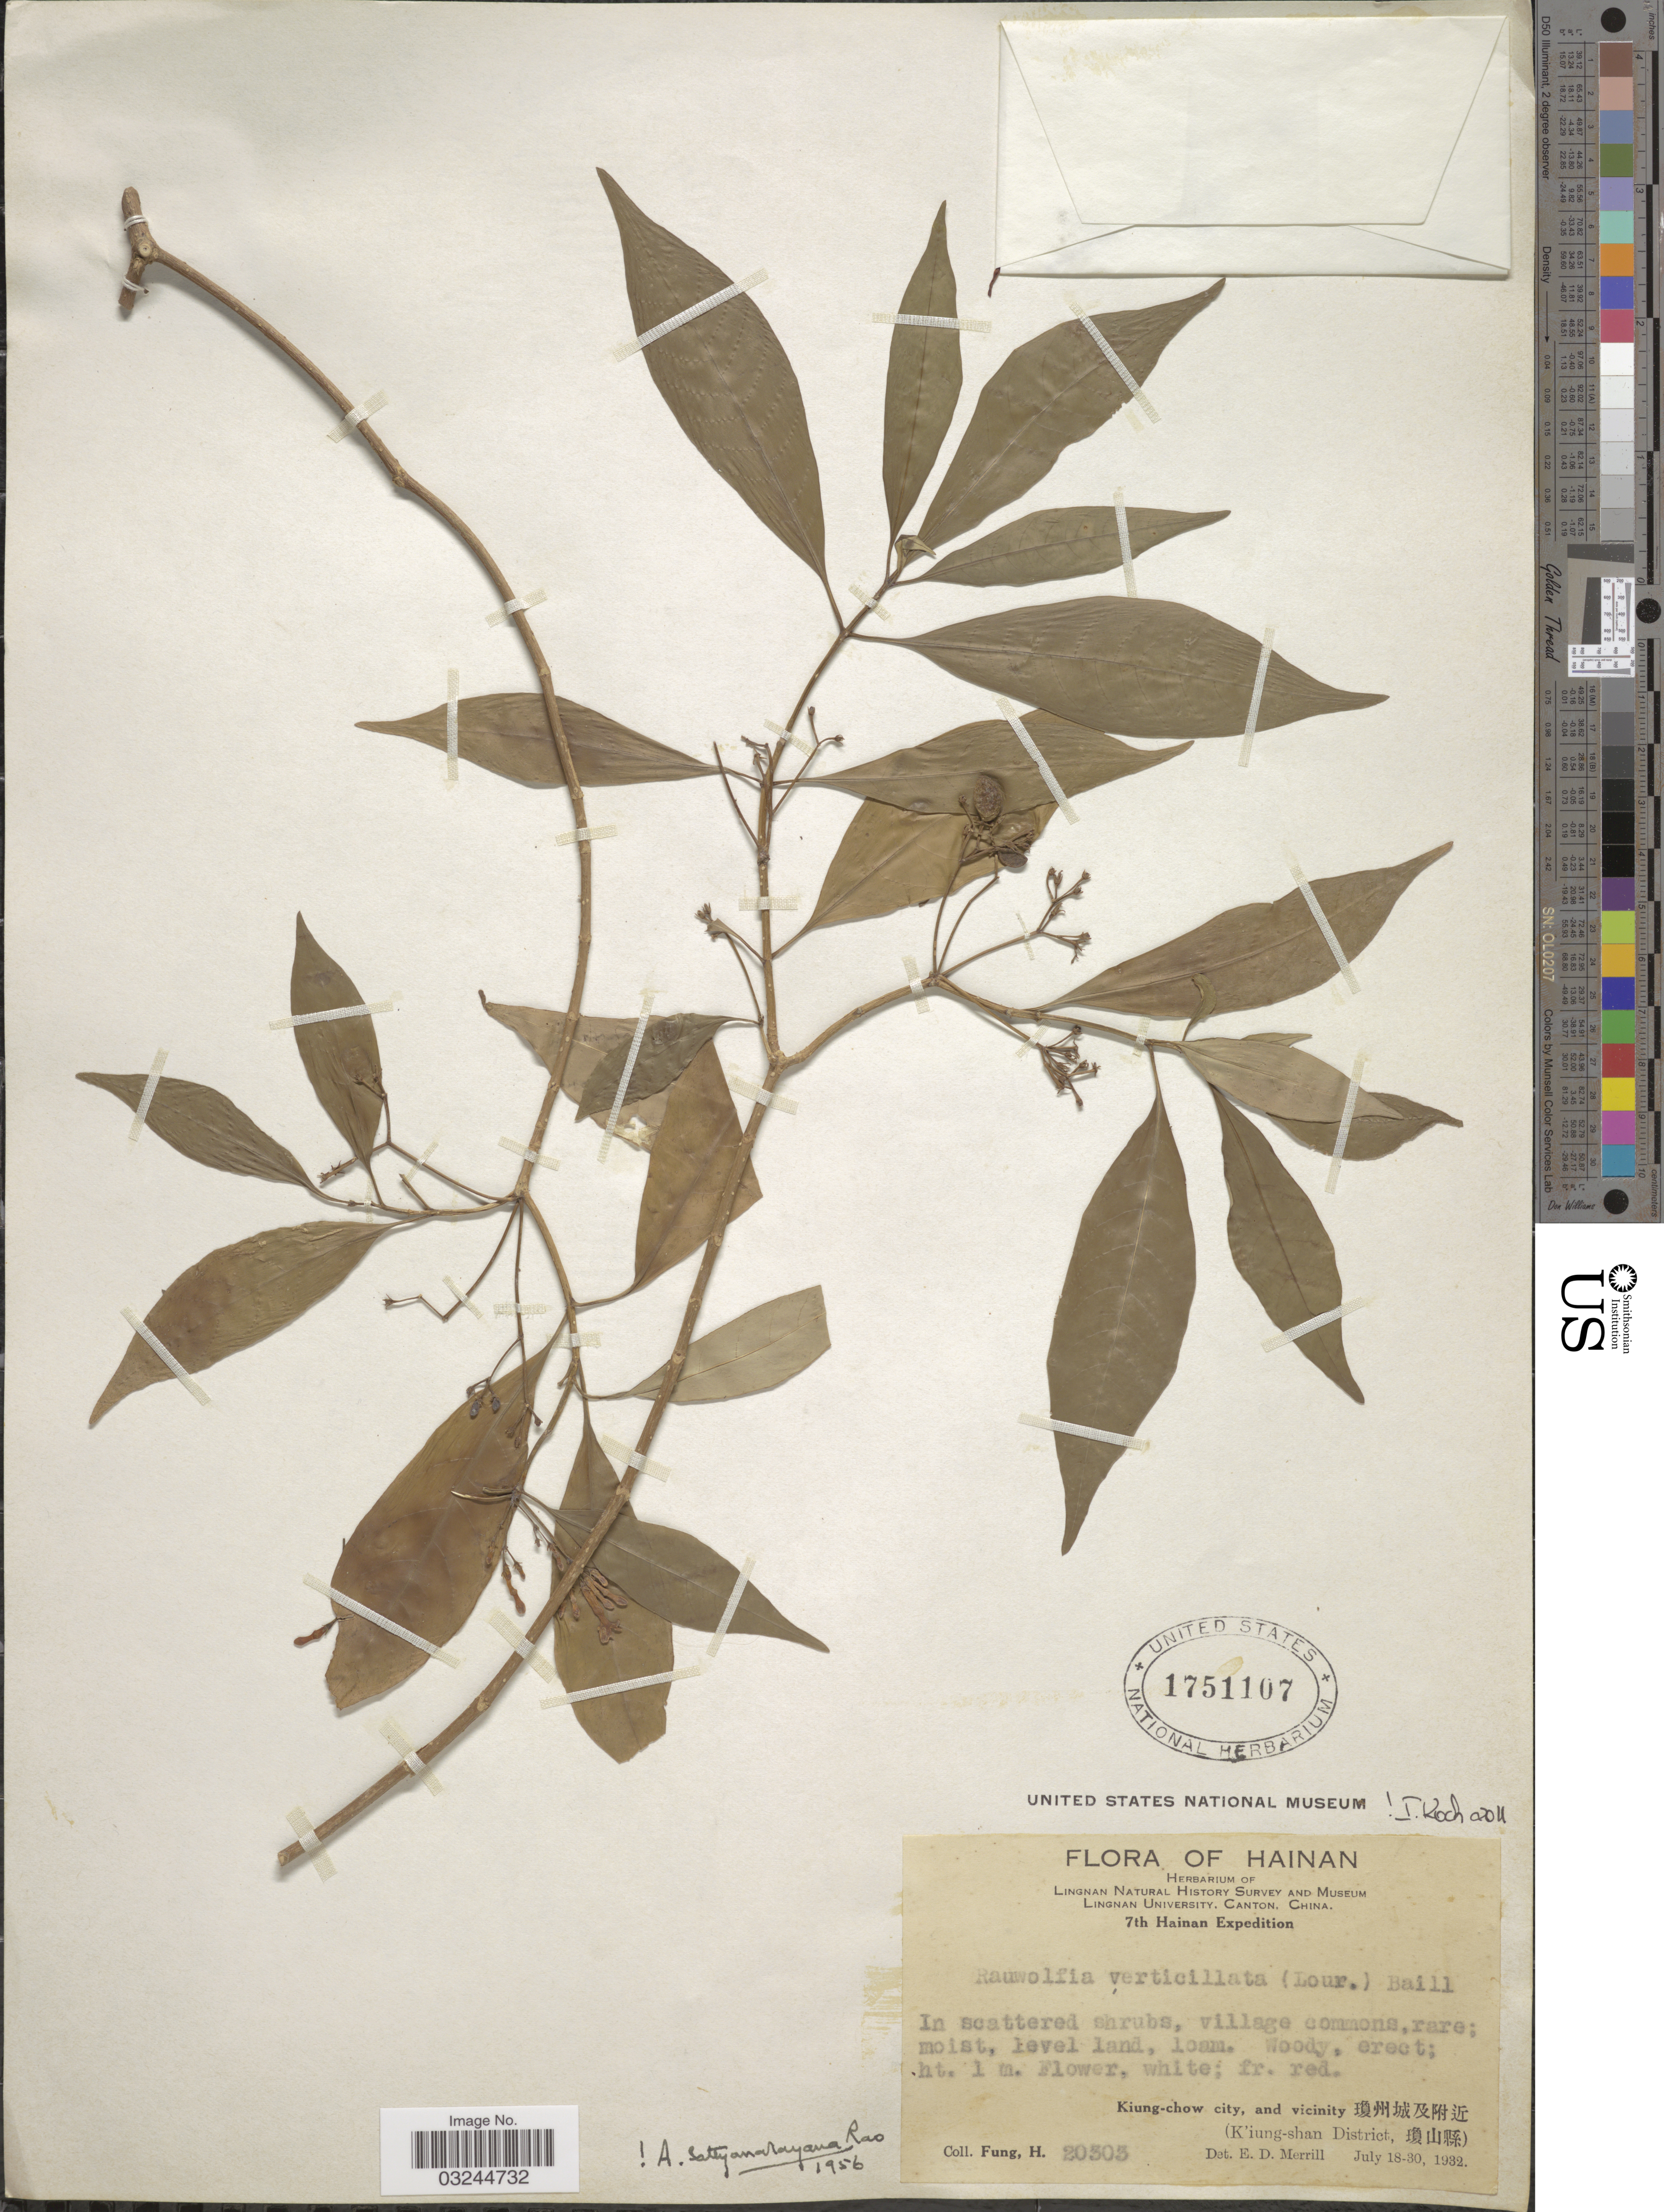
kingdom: Plantae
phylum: Tracheophyta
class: Magnoliopsida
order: Gentianales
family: Apocynaceae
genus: Rauvolfia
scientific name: Rauvolfia verticillata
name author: (Lour.) Baill.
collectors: H. Fung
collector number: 20303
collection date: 1932-07-18/1932-07-30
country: China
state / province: Hainan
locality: Kiung-chow city, and vicinity [Foreign script] (K'iung-shan District)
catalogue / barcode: US 1751107